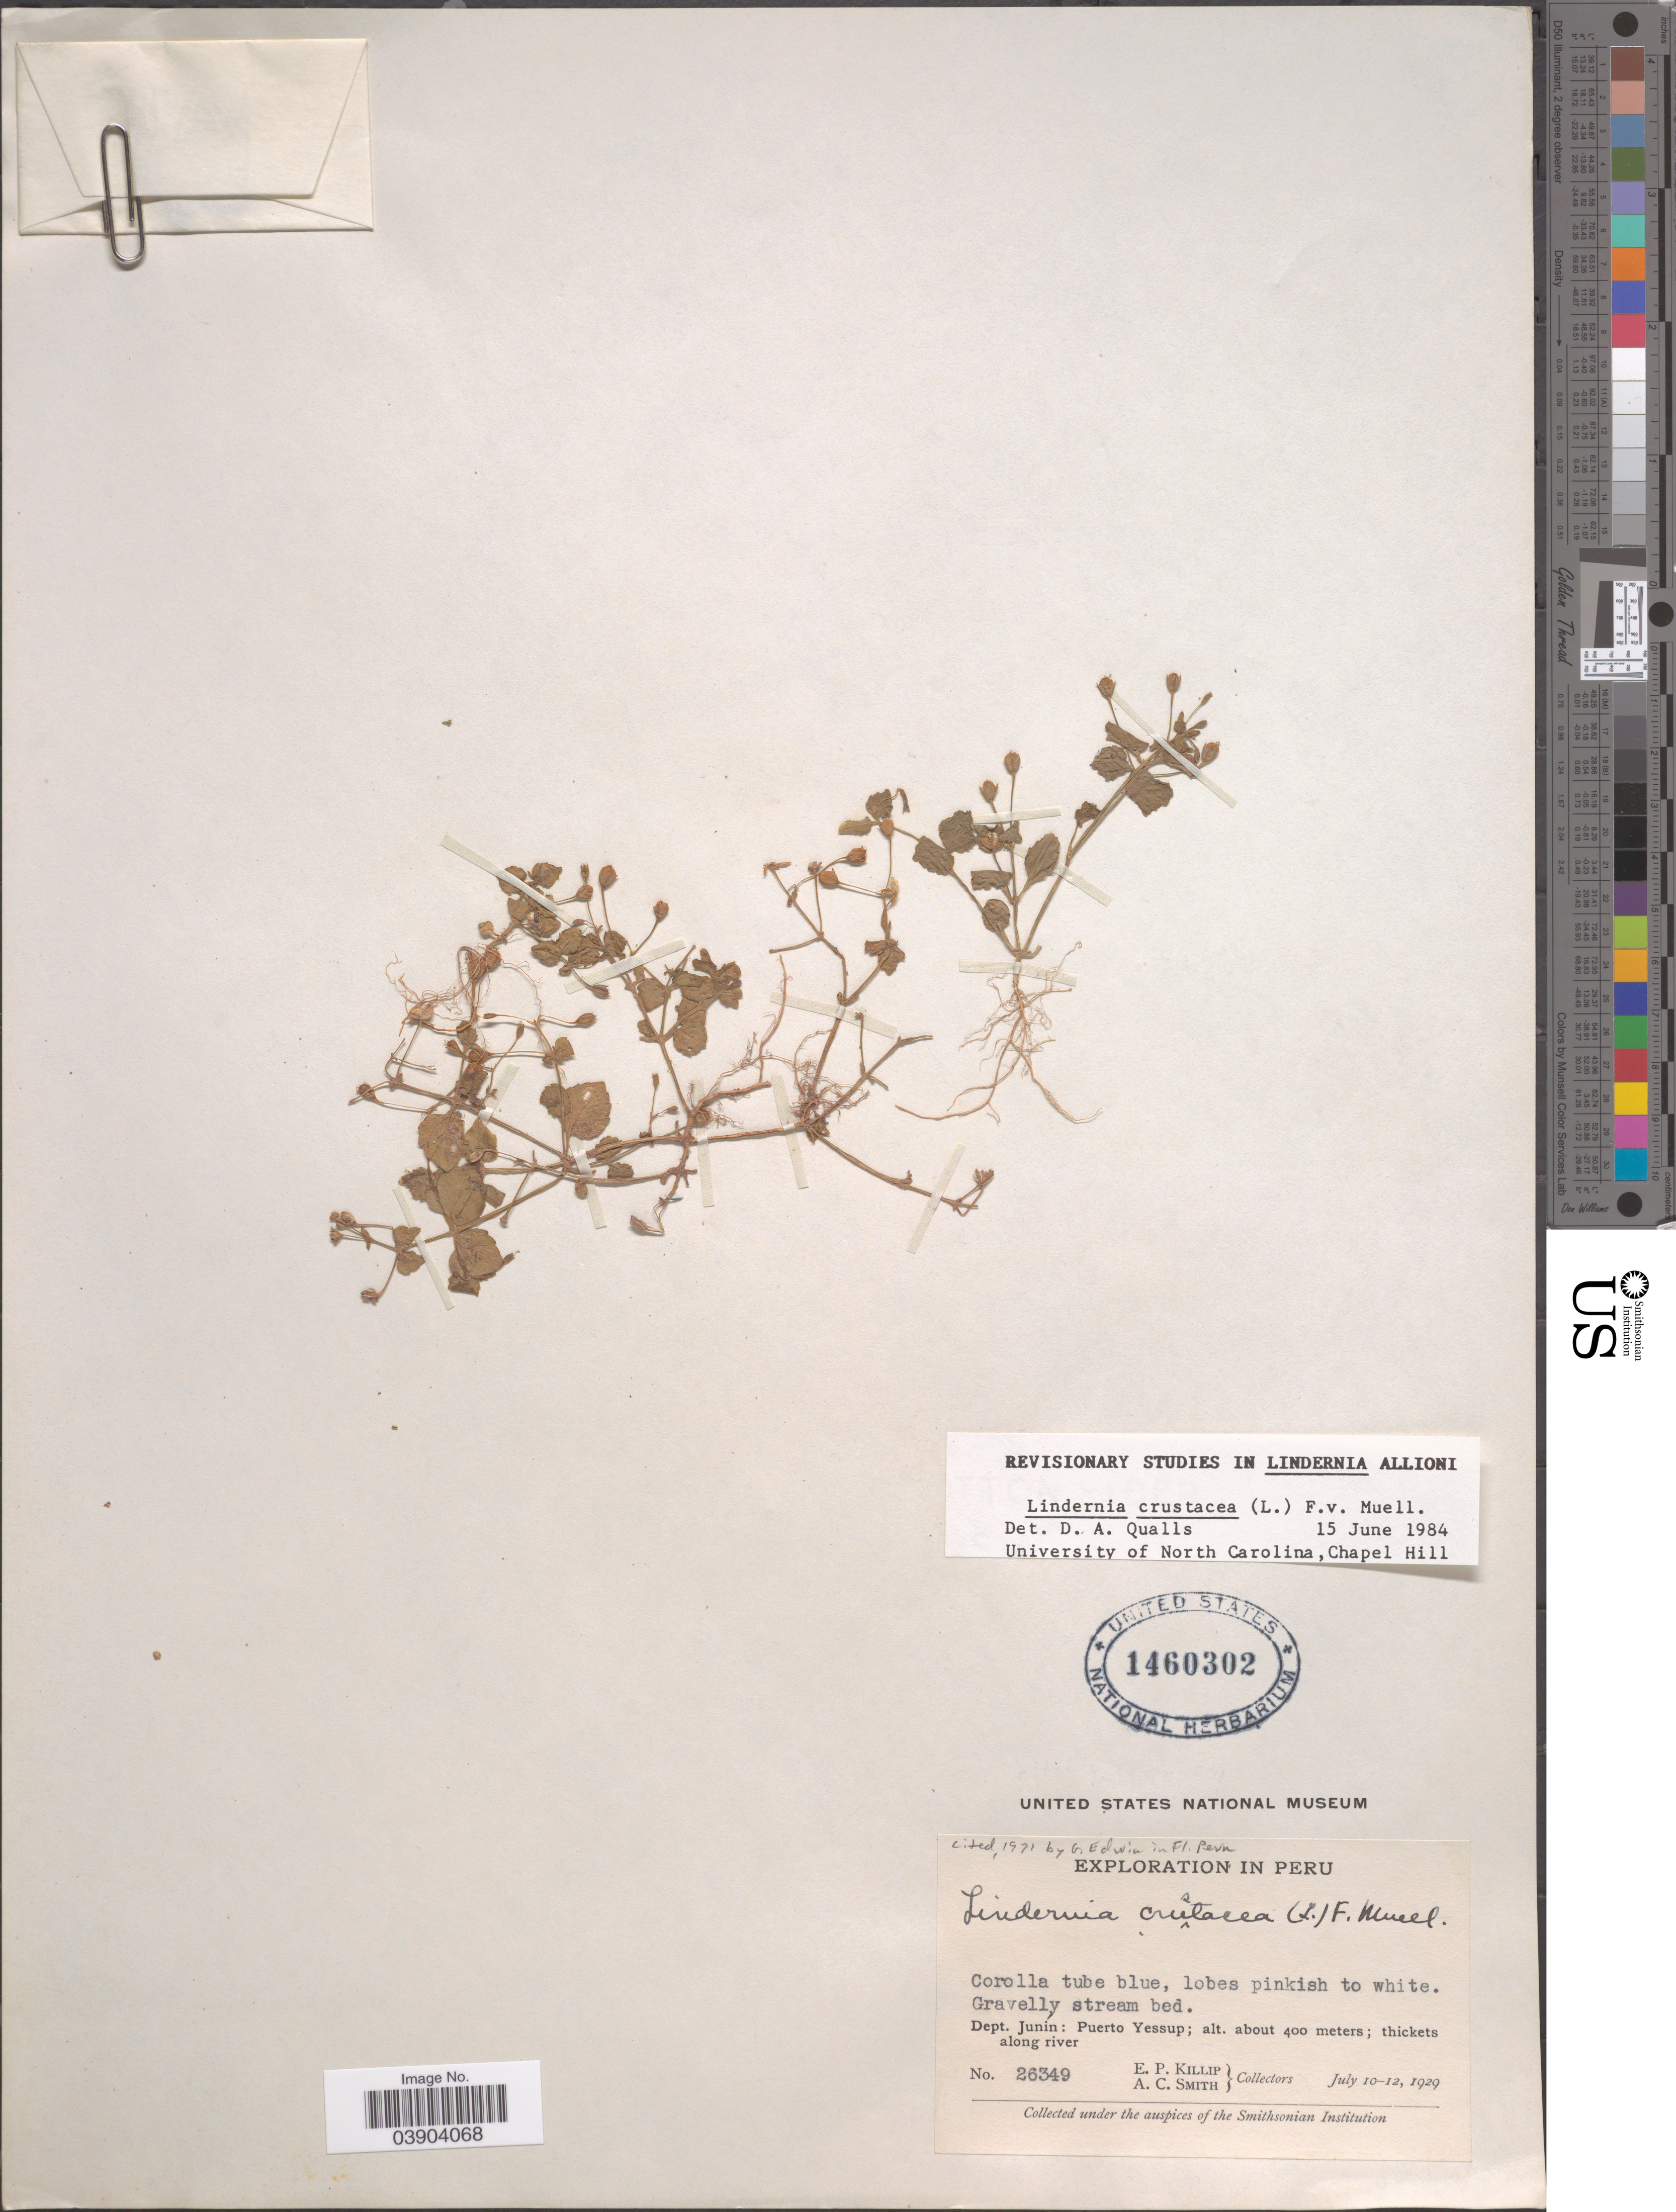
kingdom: Plantae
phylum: Tracheophyta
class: Magnoliopsida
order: Lamiales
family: Linderniaceae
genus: Lindernia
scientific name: Lindernia crustacea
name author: (L.) F. Muell.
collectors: E. P. Killip & A. C. Smith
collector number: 26349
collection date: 1929-07-10/1929-07-12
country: Peru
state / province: Junín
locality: Dept. Junín: Puerto Yessup; thickets along river.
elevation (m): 400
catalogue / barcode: US 1460302